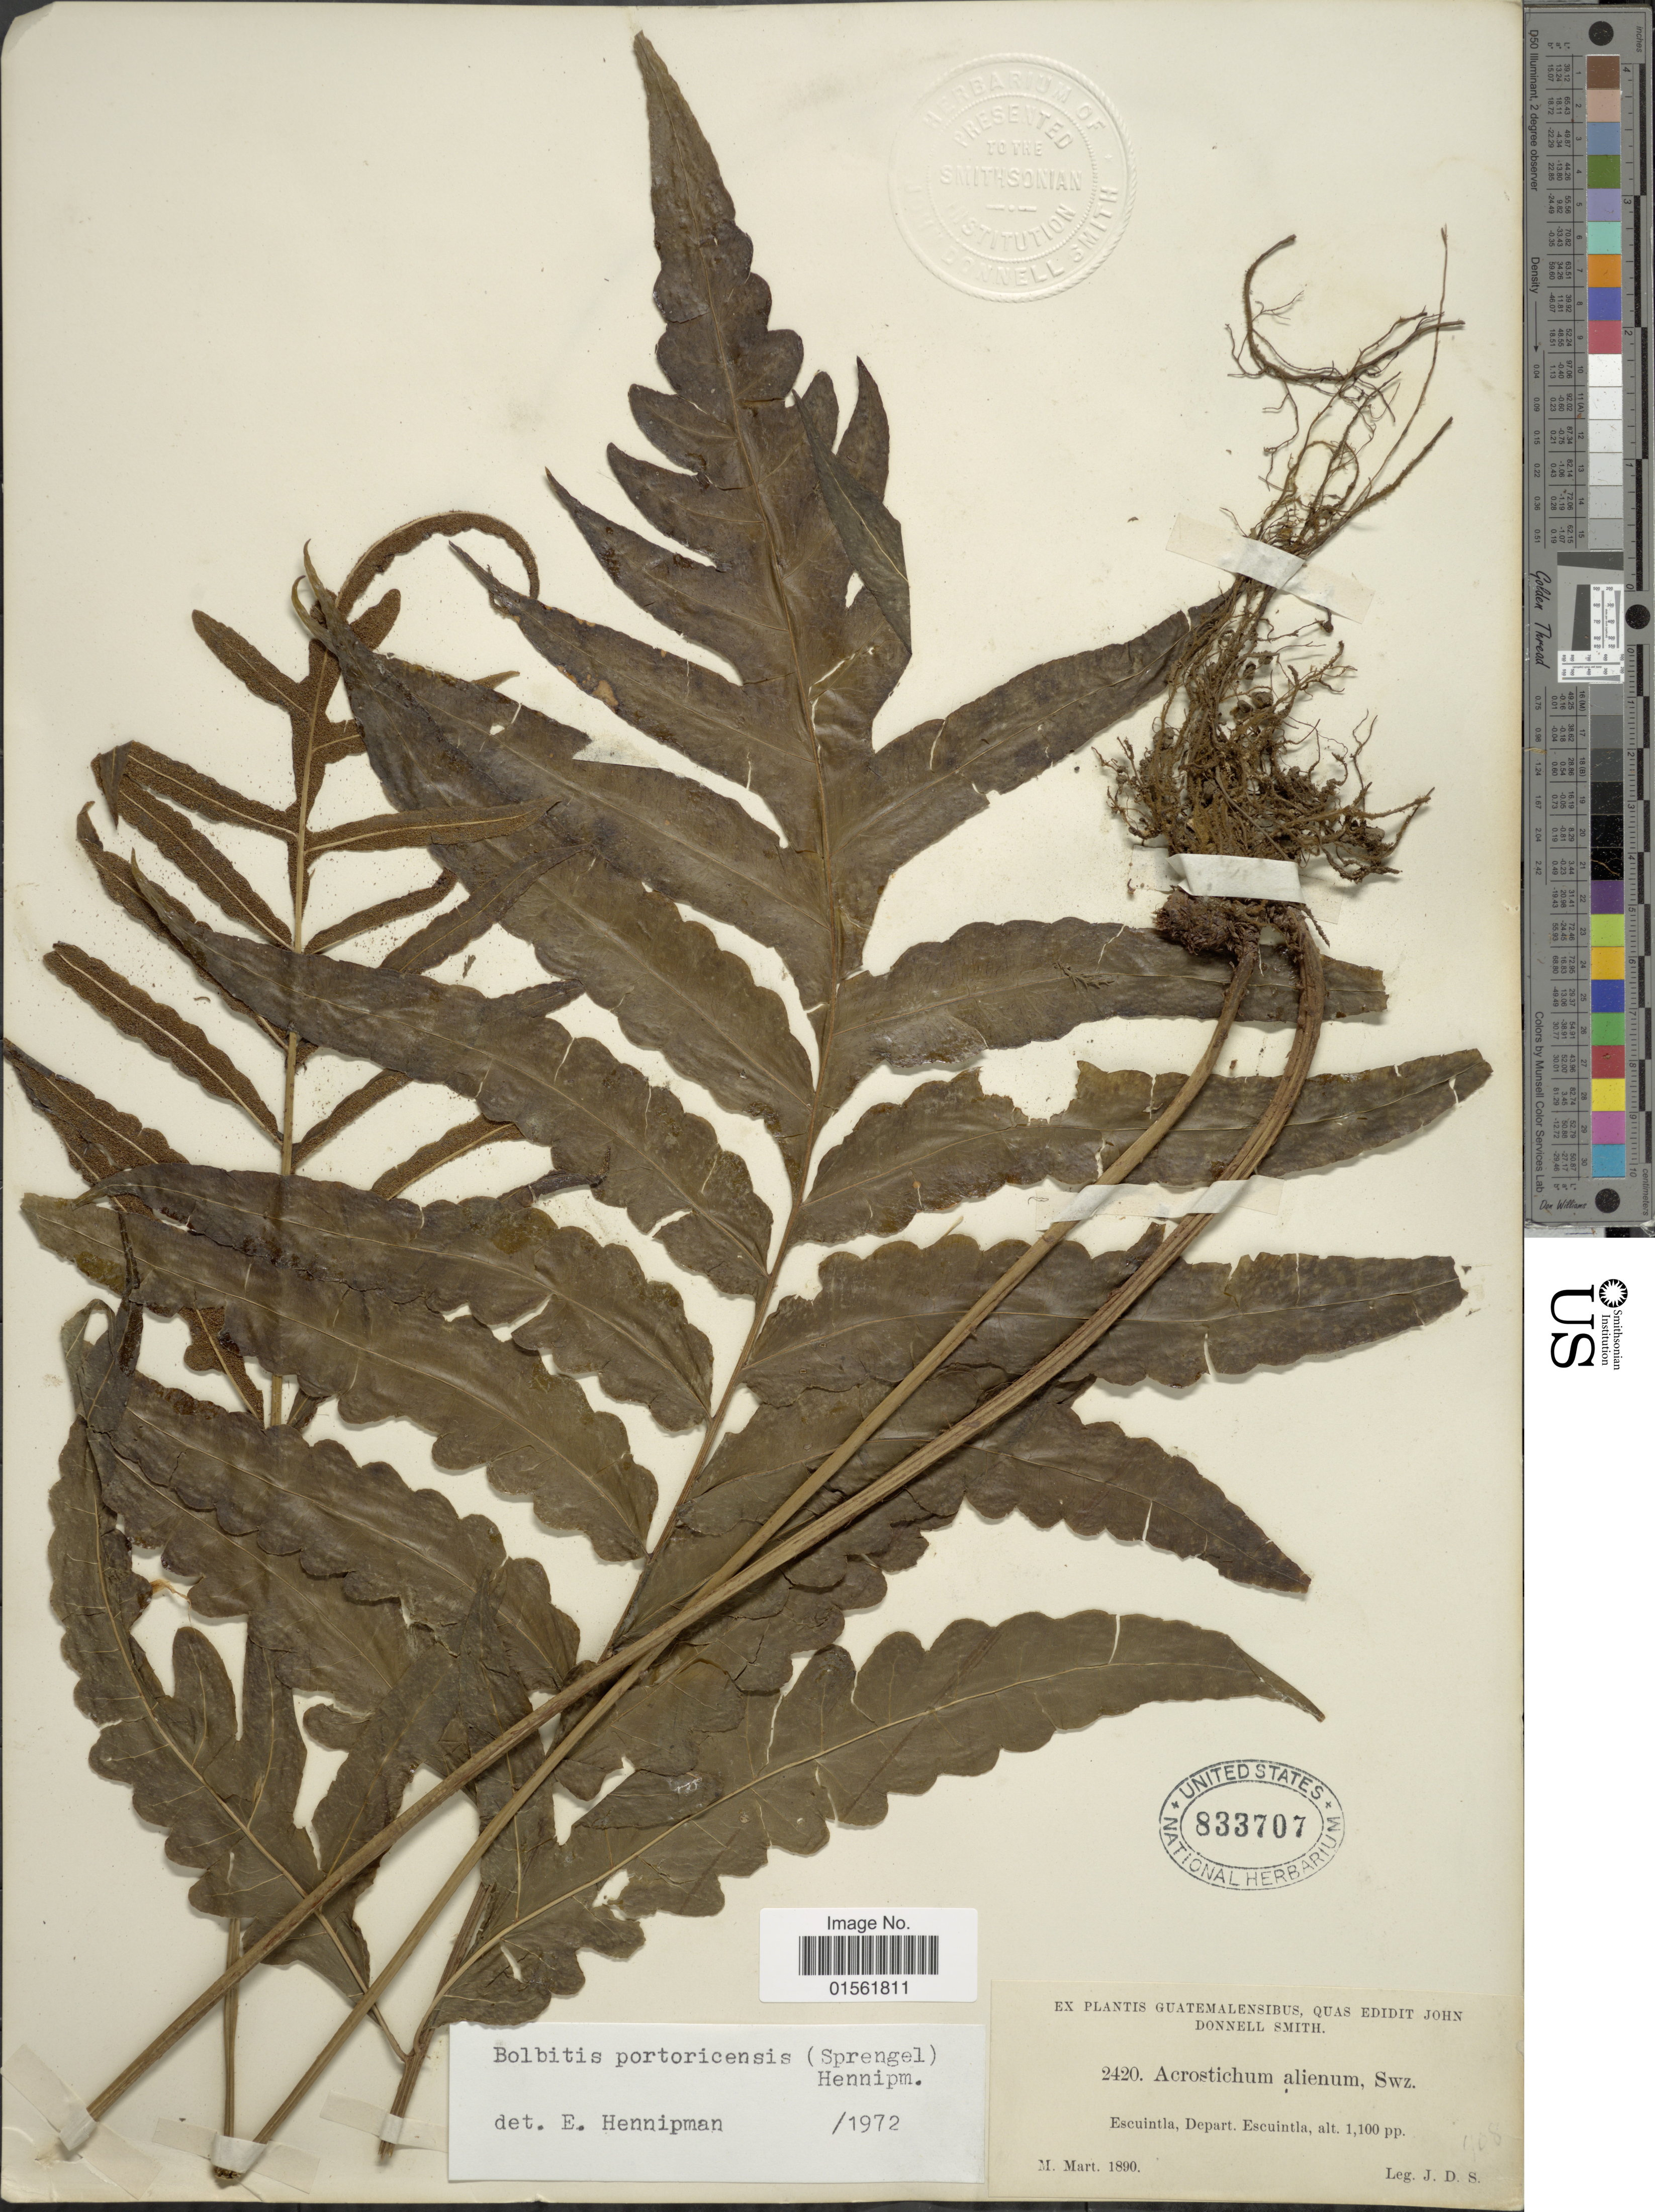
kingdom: Plantae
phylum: Tracheophyta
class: Polypodiopsida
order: Polypodiales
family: Dryopteridaceae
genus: Bolbitis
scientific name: Bolbitis portoricensis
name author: (Spreng.) Hennipman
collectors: J. Donnell Smith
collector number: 2420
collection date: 1890-03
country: Guatemala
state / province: Escuintla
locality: Escuintla, Depart. Escuintla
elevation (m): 335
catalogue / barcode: US 833707